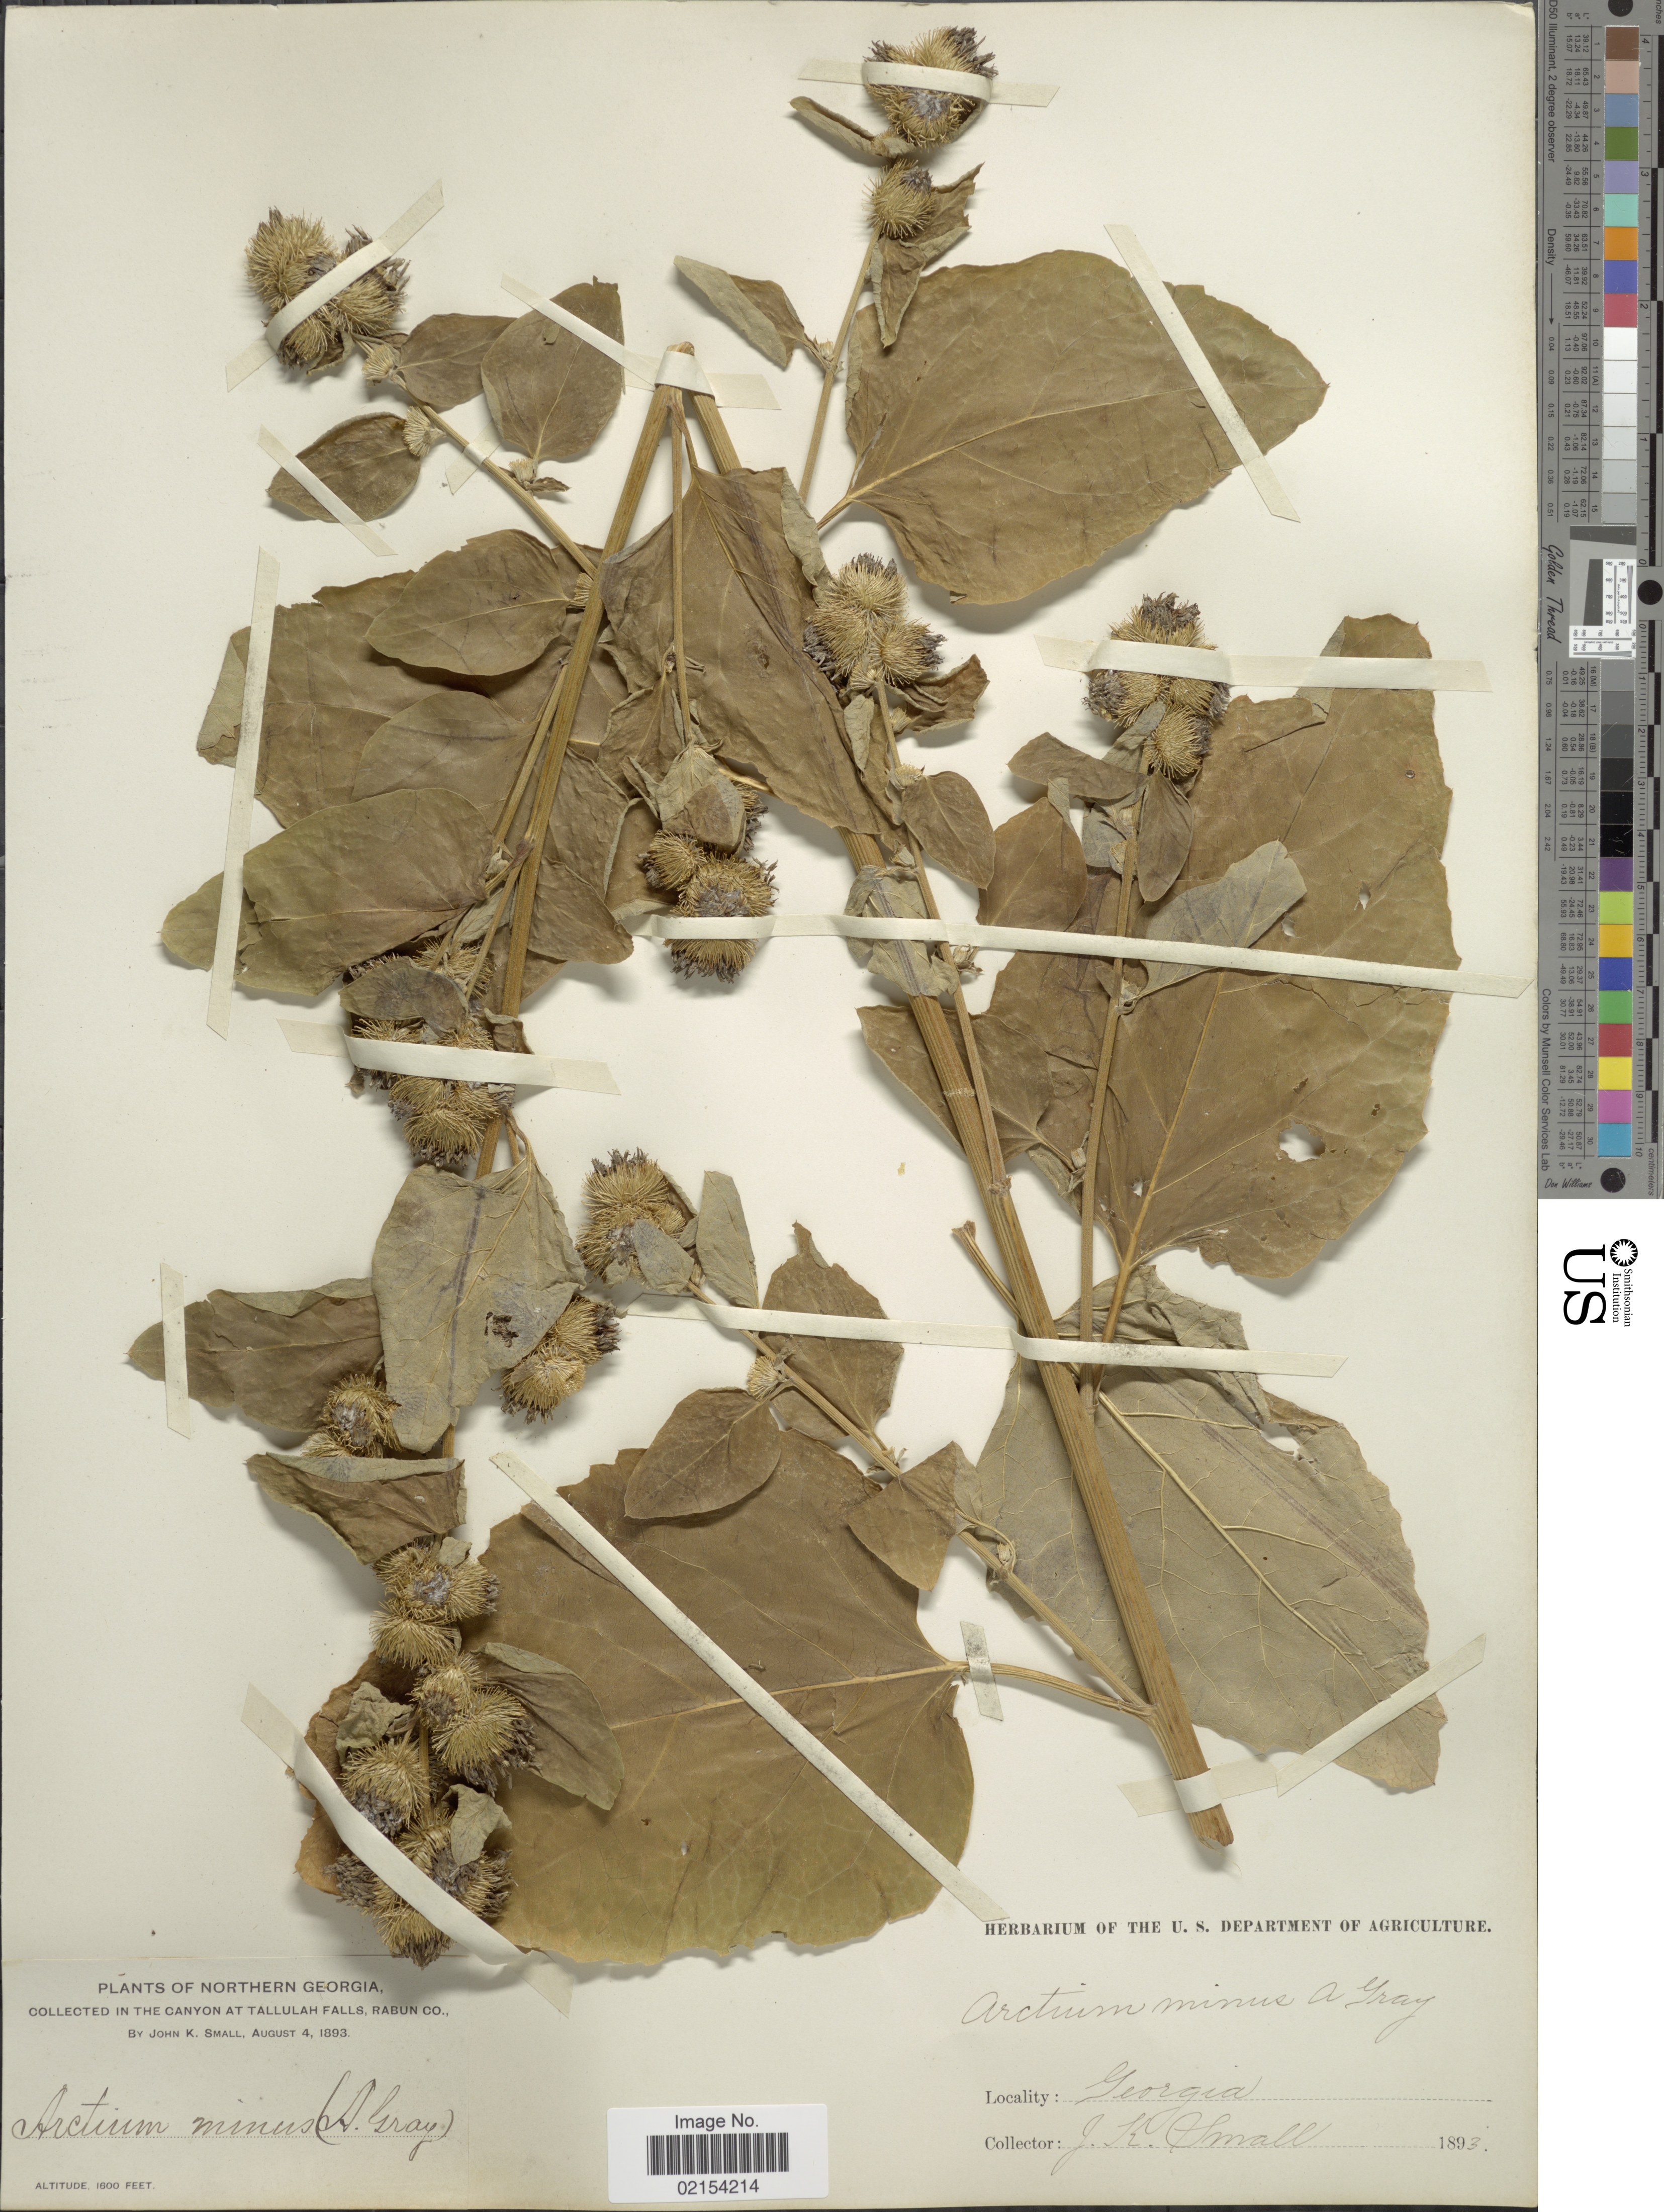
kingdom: Plantae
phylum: Tracheophyta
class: Magnoliopsida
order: Asterales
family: Asteraceae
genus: Arctium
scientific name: Arctium minus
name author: (Hill) Bernh.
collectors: J. K. Small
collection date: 1893-08-04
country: United States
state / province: Georgia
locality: Northern Georgia. In the canyon at tallulah Falls, Rabun Co.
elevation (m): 488